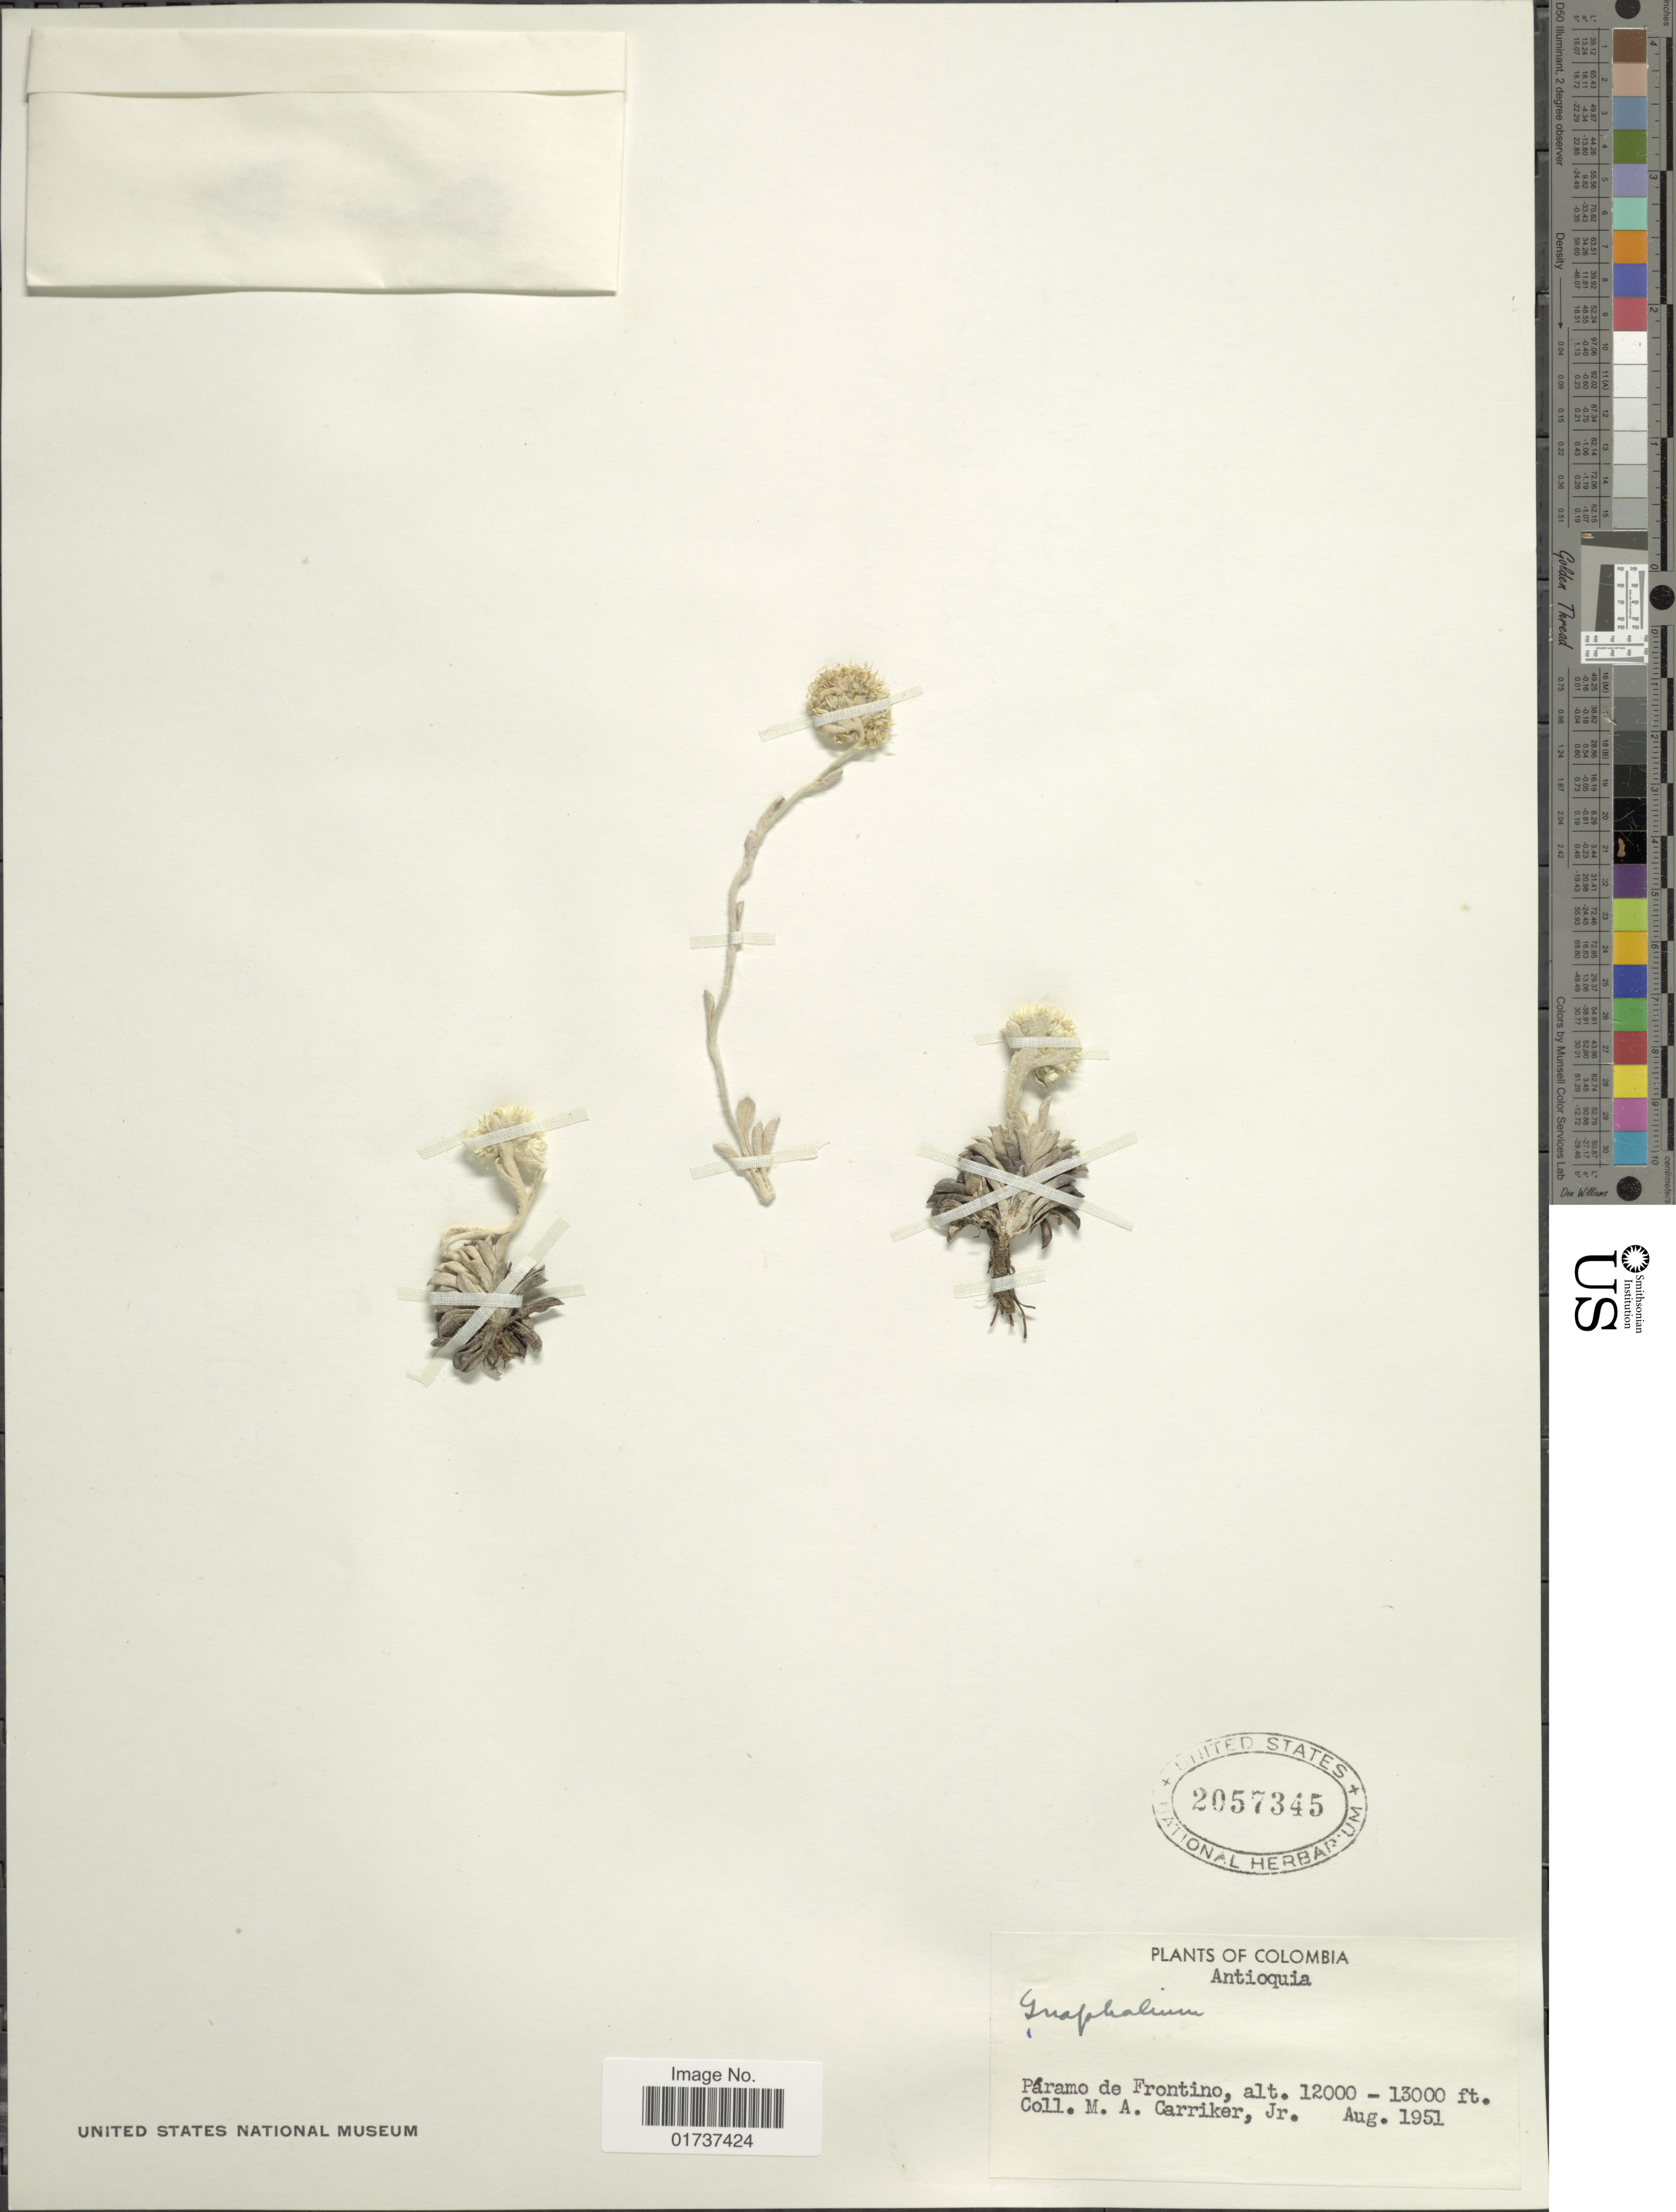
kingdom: Plantae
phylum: Tracheophyta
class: Magnoliopsida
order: Asterales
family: Asteraceae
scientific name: Orognaphalon paramorum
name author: (S.F. Blake) G.L. Nesom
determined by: Nesom, Guy L.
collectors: M. A. Carriker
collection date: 1951-08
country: Colombia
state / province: Antioquia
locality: Páramo de Frontino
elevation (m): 3658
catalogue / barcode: US 2057345